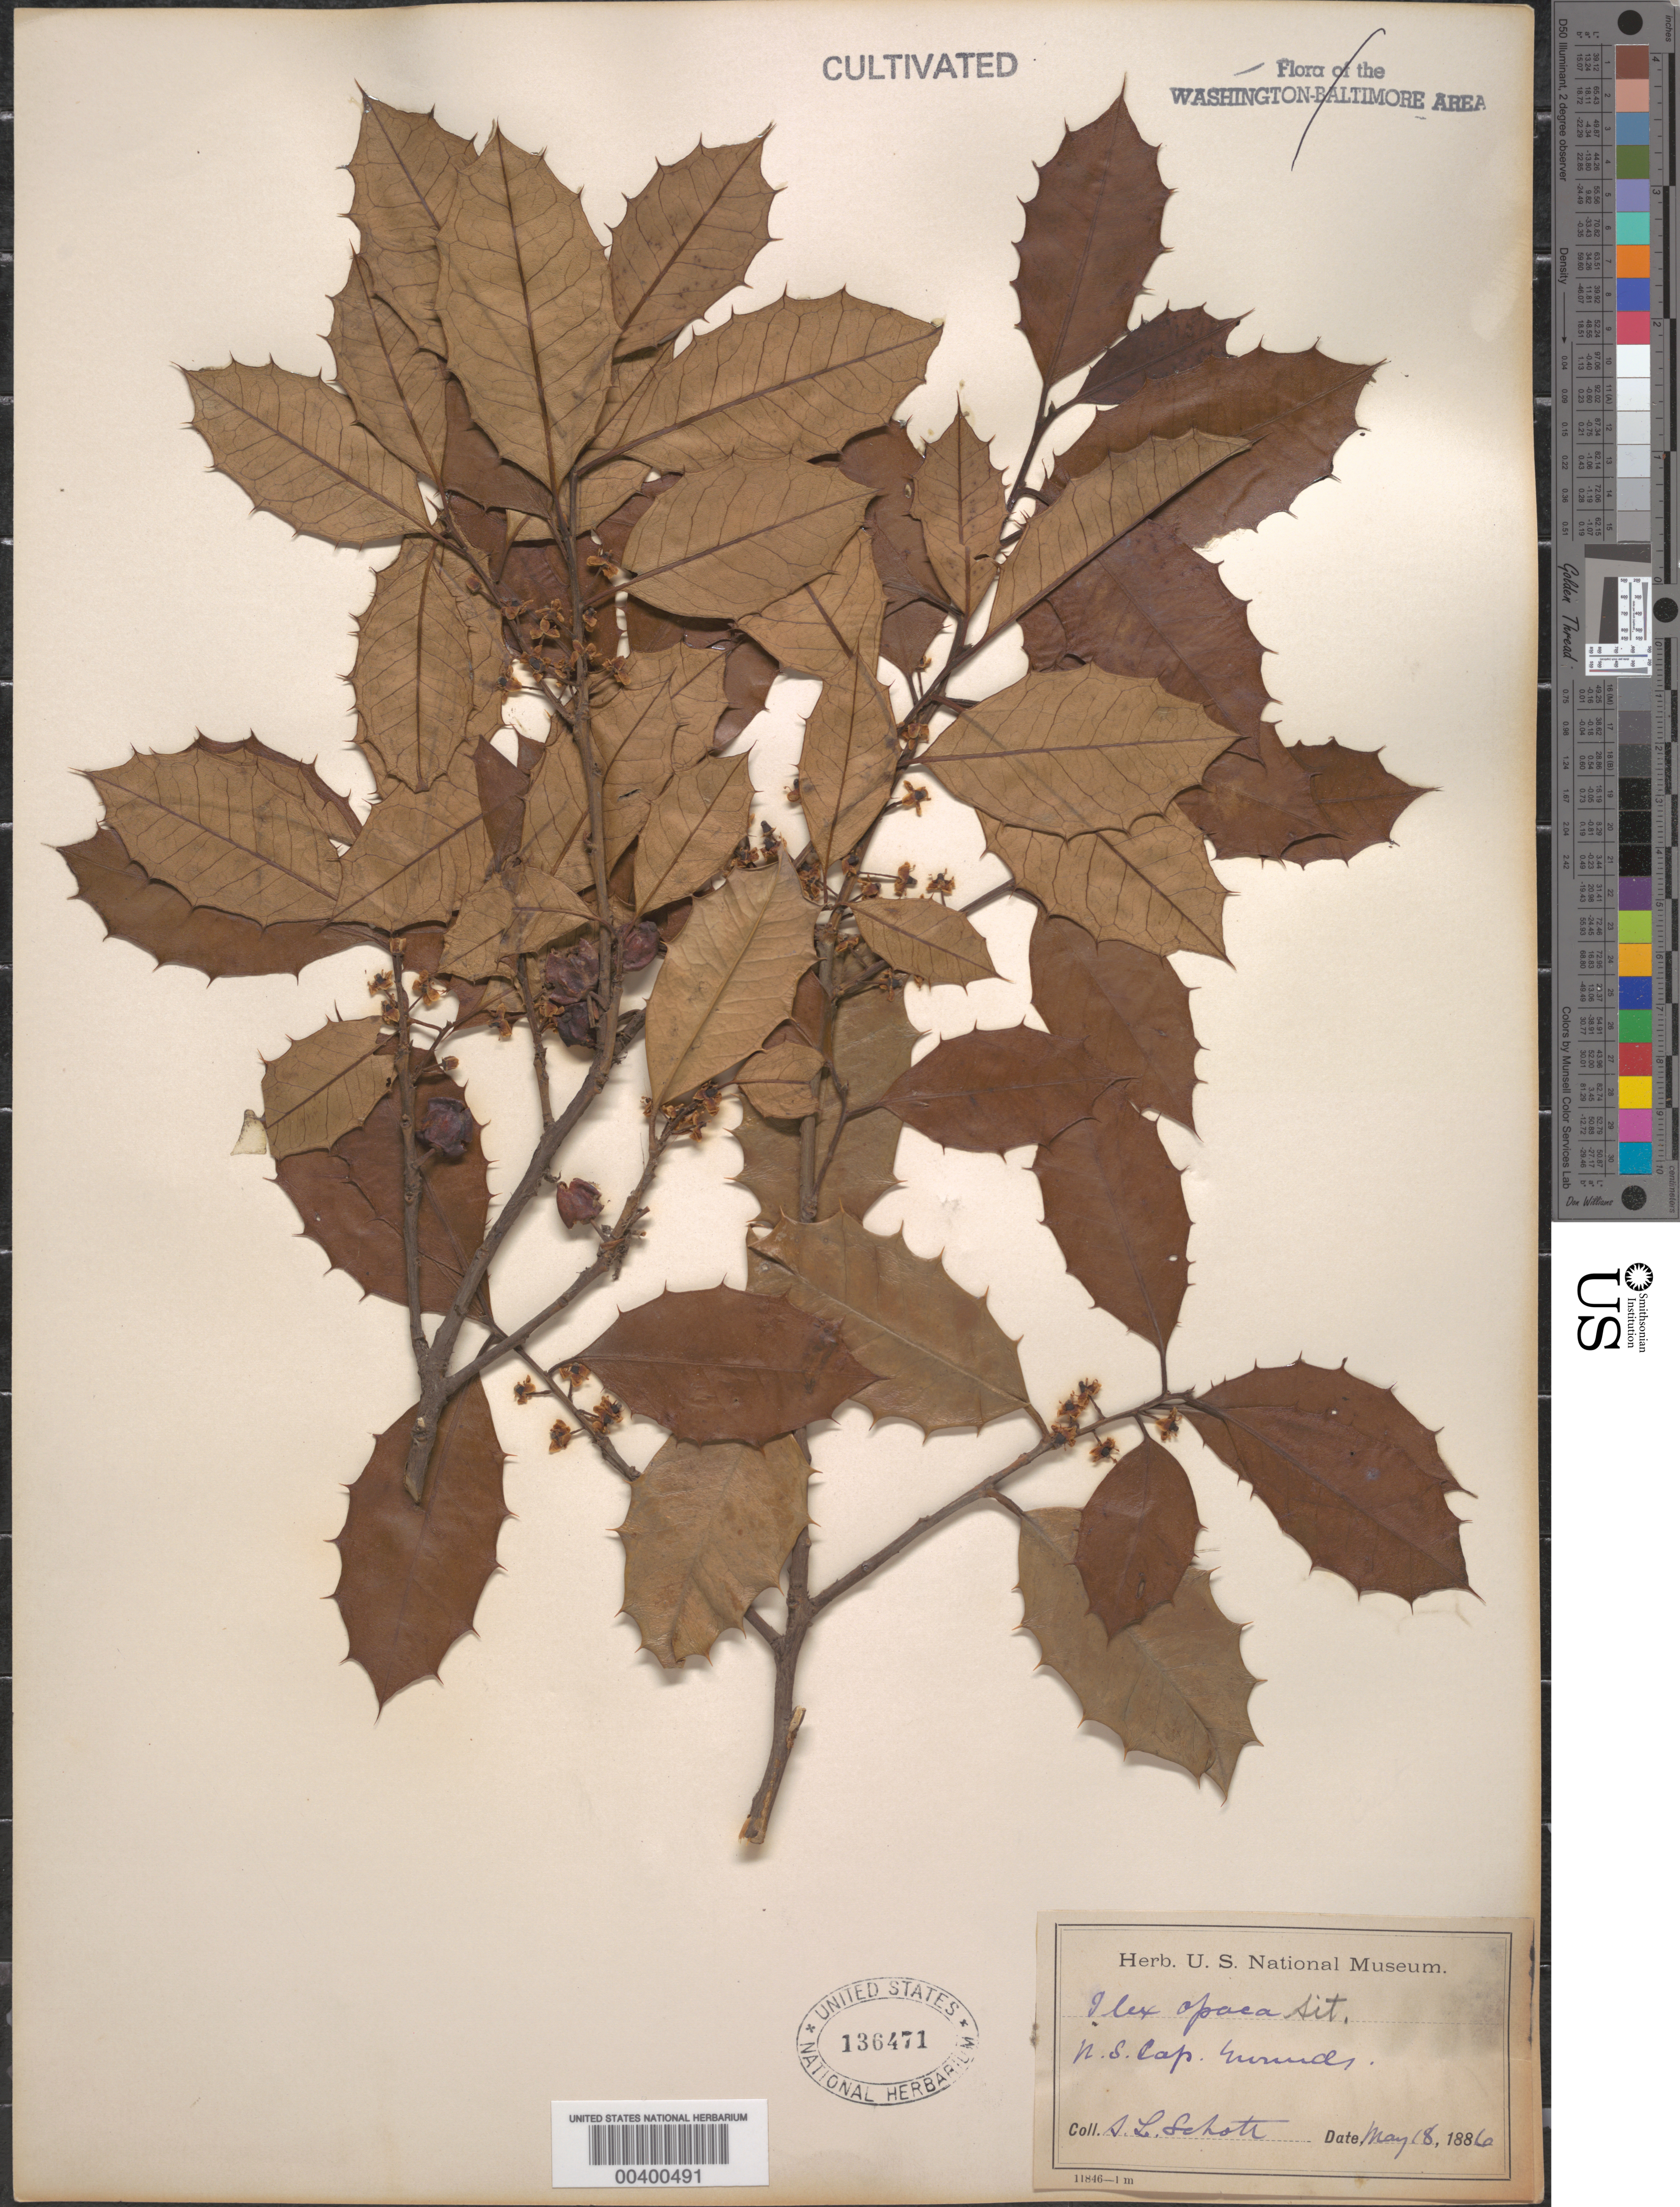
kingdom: Plantae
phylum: Tracheophyta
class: Magnoliopsida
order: Aquifoliales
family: Aquifoliaceae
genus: Ilex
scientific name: Ilex opaca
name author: Aiton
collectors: A. L. Schott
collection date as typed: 18 May 1886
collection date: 1886-05-18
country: United States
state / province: District of Columbia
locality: Capitol grounds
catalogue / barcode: US 136471